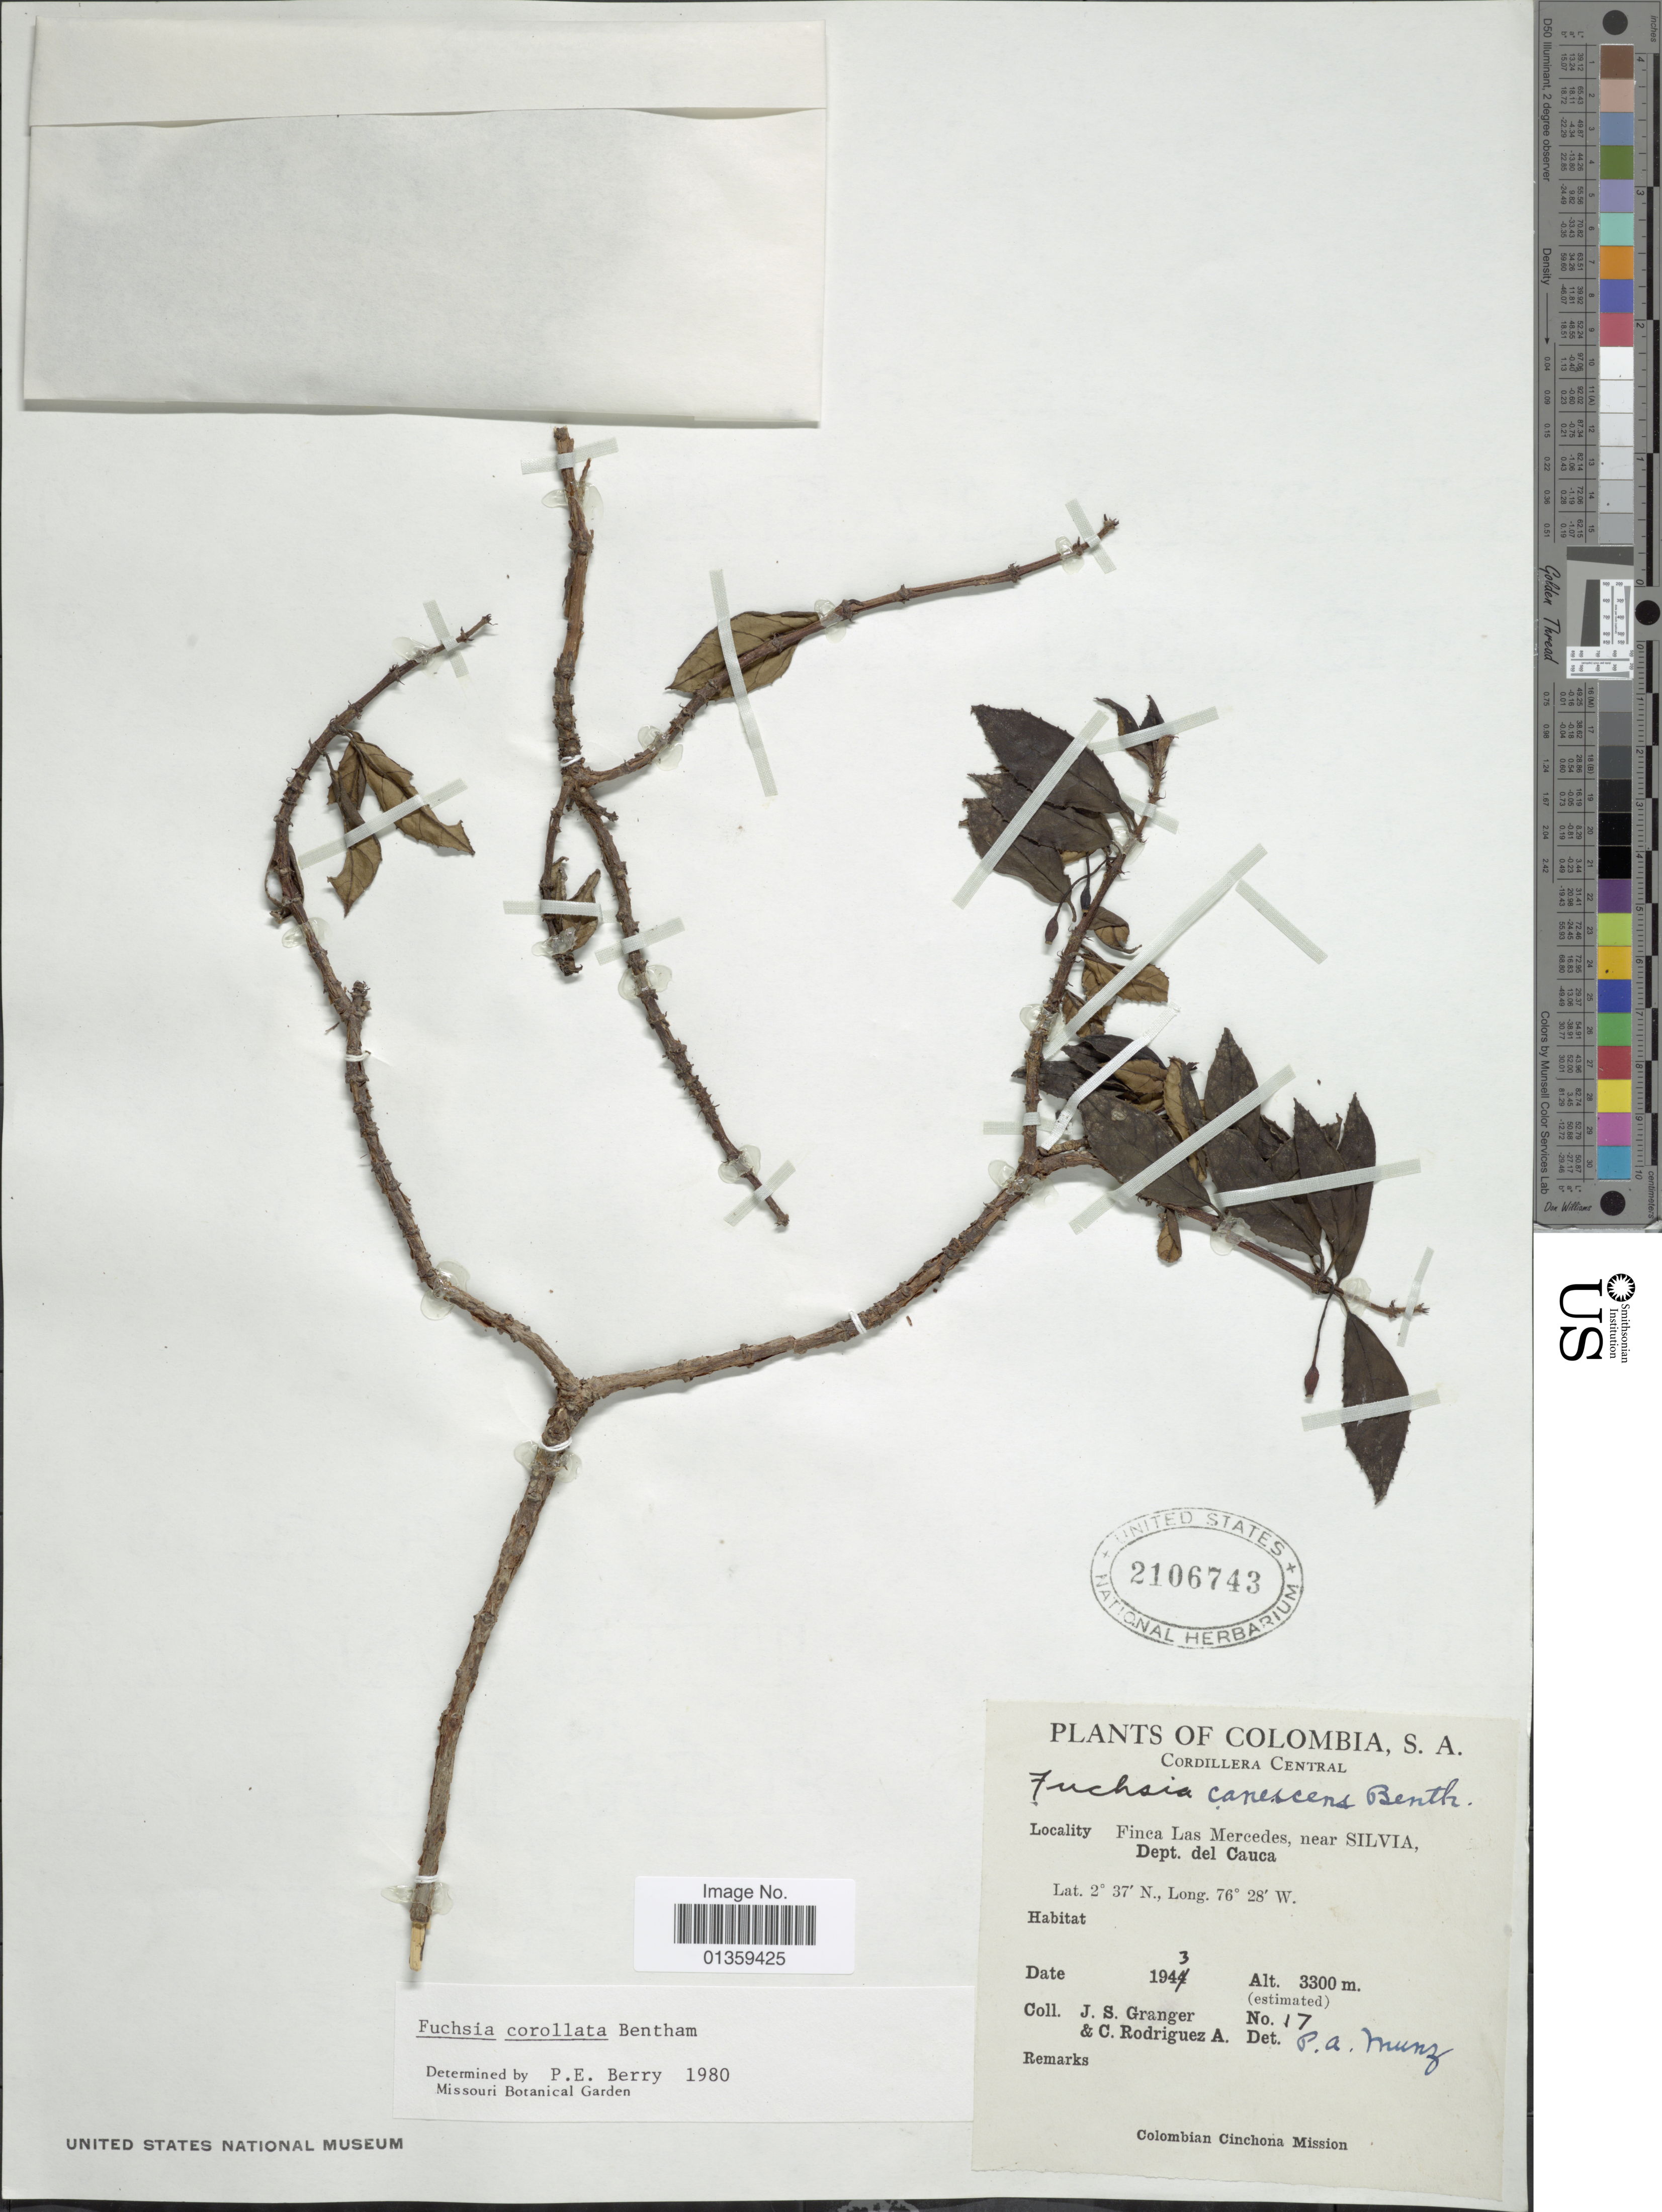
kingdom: Plantae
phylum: Tracheophyta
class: Magnoliopsida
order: Myrtales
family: Onagraceae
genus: Fuchsia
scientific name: Fuchsia corollata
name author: Benth.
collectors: J. Granger & C. Rodriguez-A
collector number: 17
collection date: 1943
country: Colombia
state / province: Cauca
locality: Finca Las Mercedes, near Silvia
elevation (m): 3300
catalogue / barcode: US 2106743